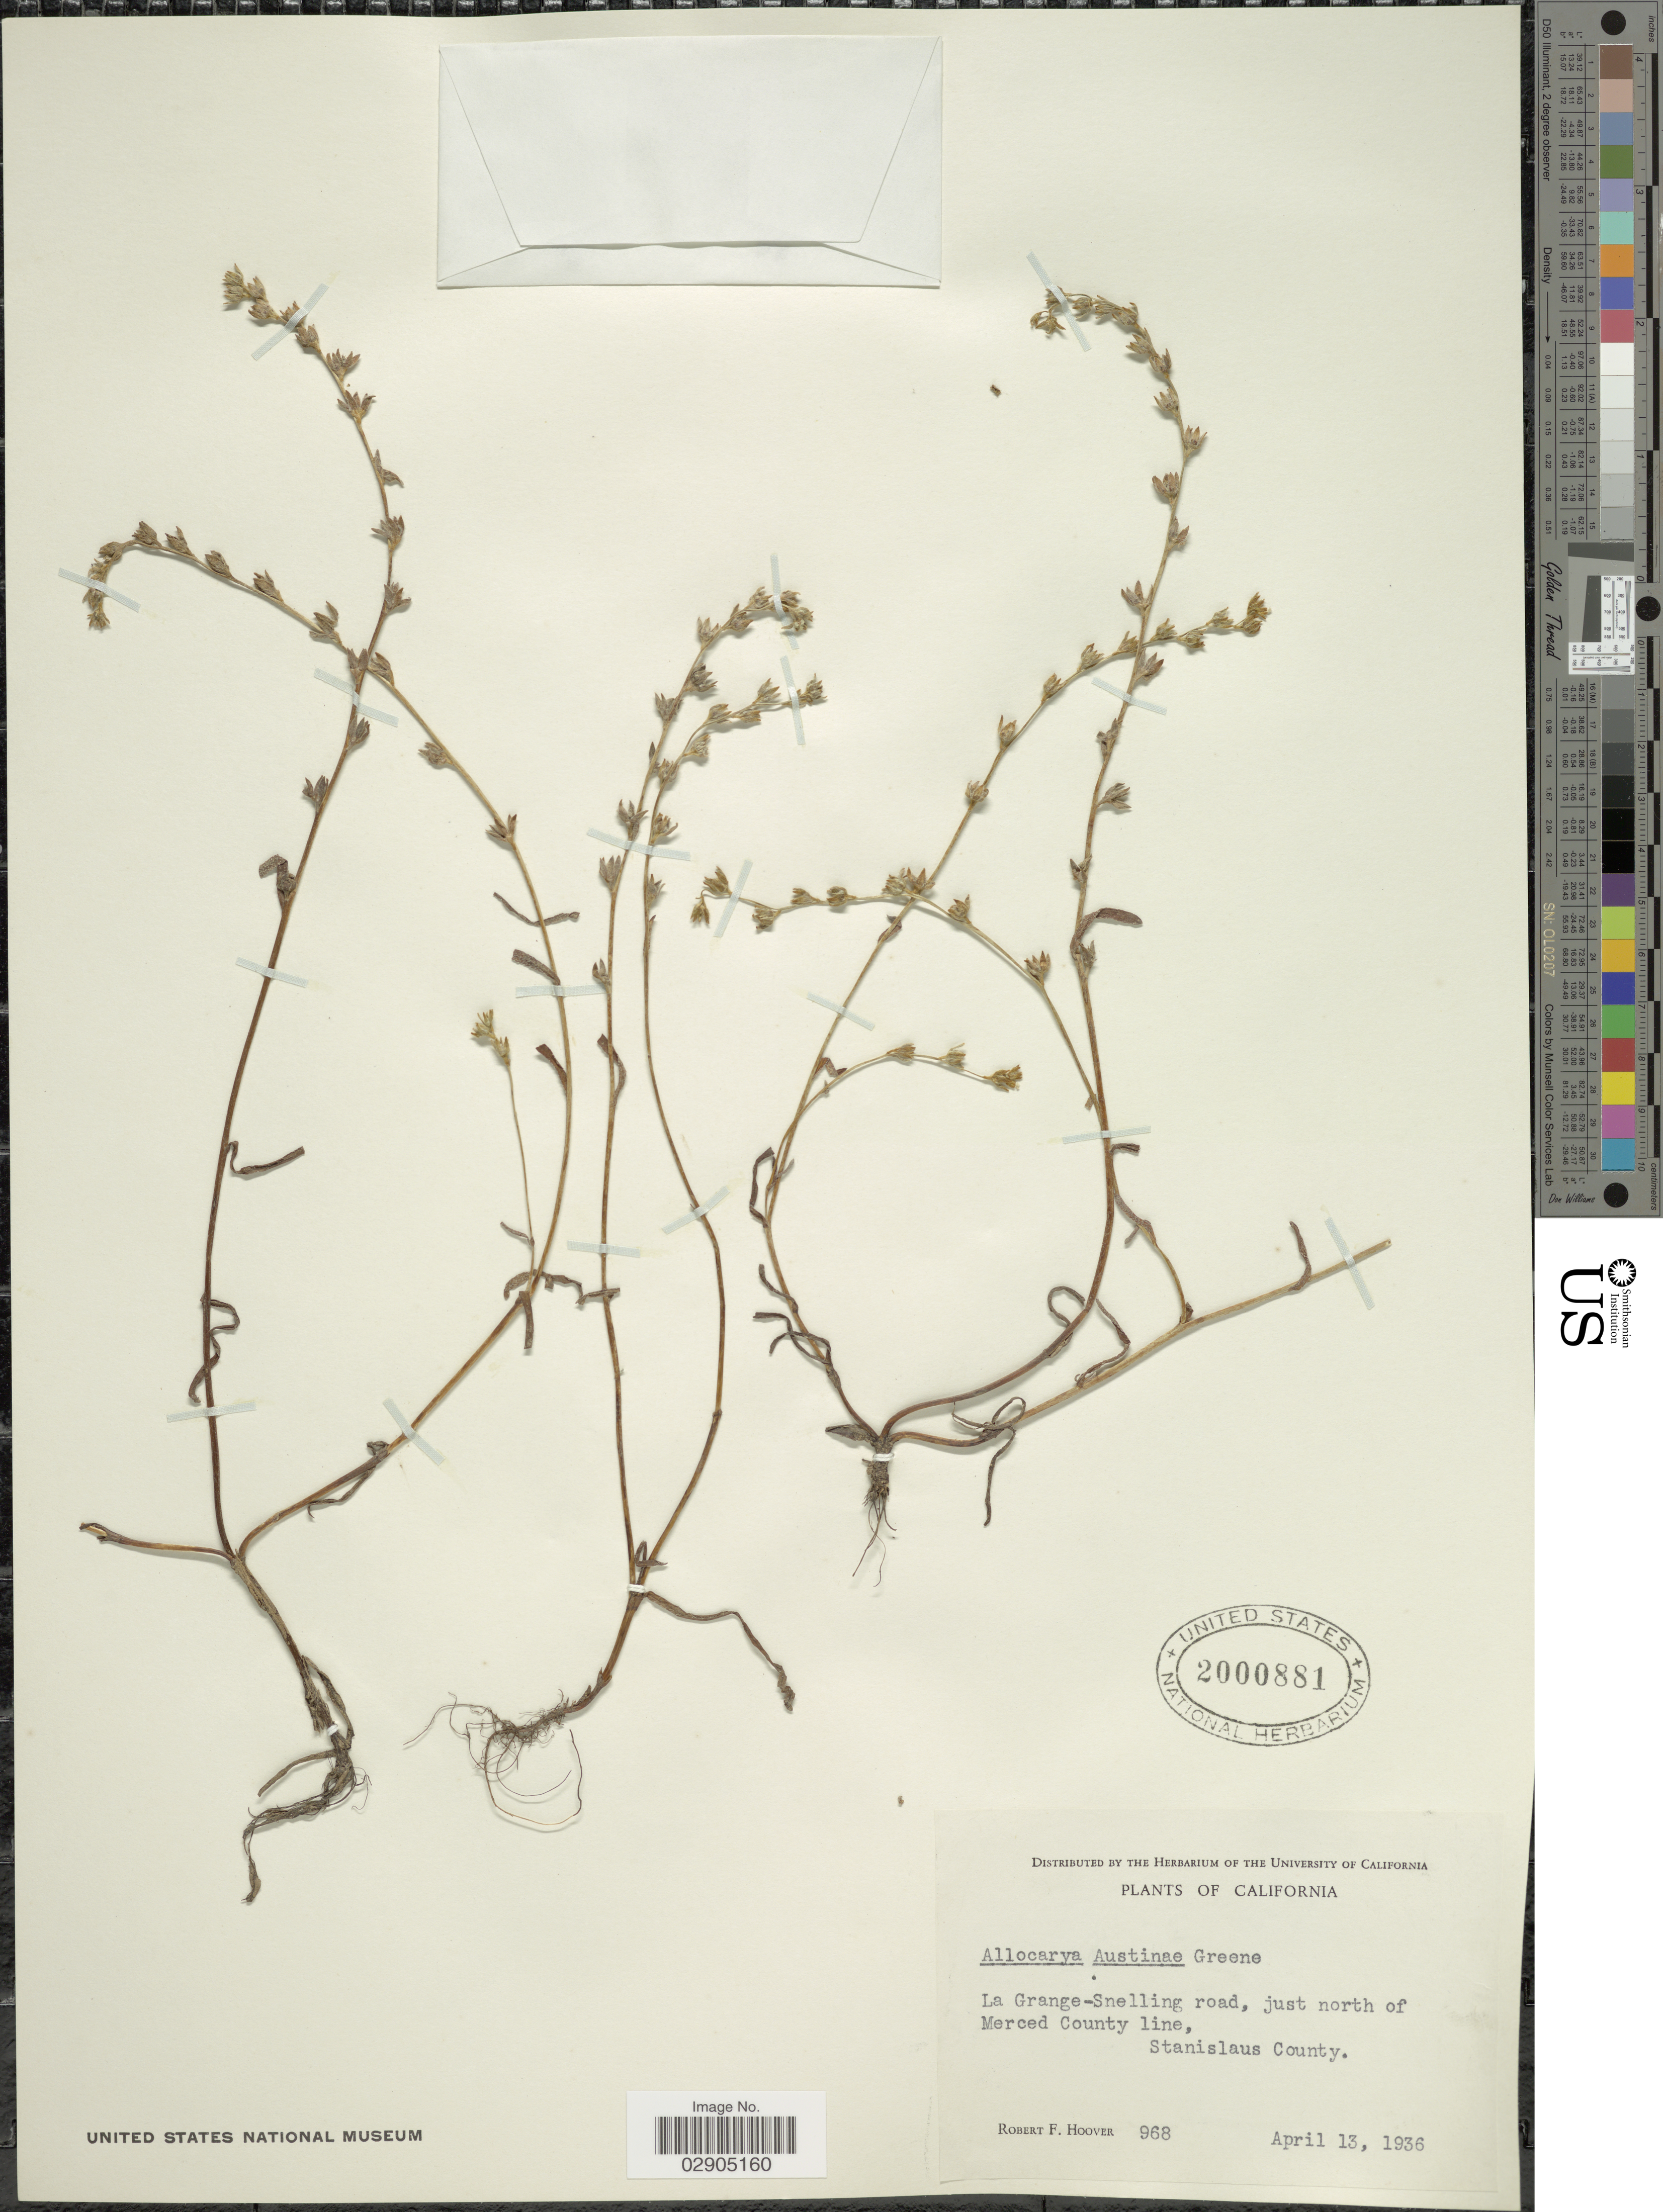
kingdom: Plantae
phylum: Tracheophyta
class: Magnoliopsida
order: Boraginales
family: Boraginaceae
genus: Allocarya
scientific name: Allocarya austinae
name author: S.W. Greene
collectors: R. F. Hoover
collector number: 968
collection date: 1936-04-13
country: United States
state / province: California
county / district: Stanislaus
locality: La Grange-Snelling road, just north of Merced County line, Stanislaus County.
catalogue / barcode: US 2000881